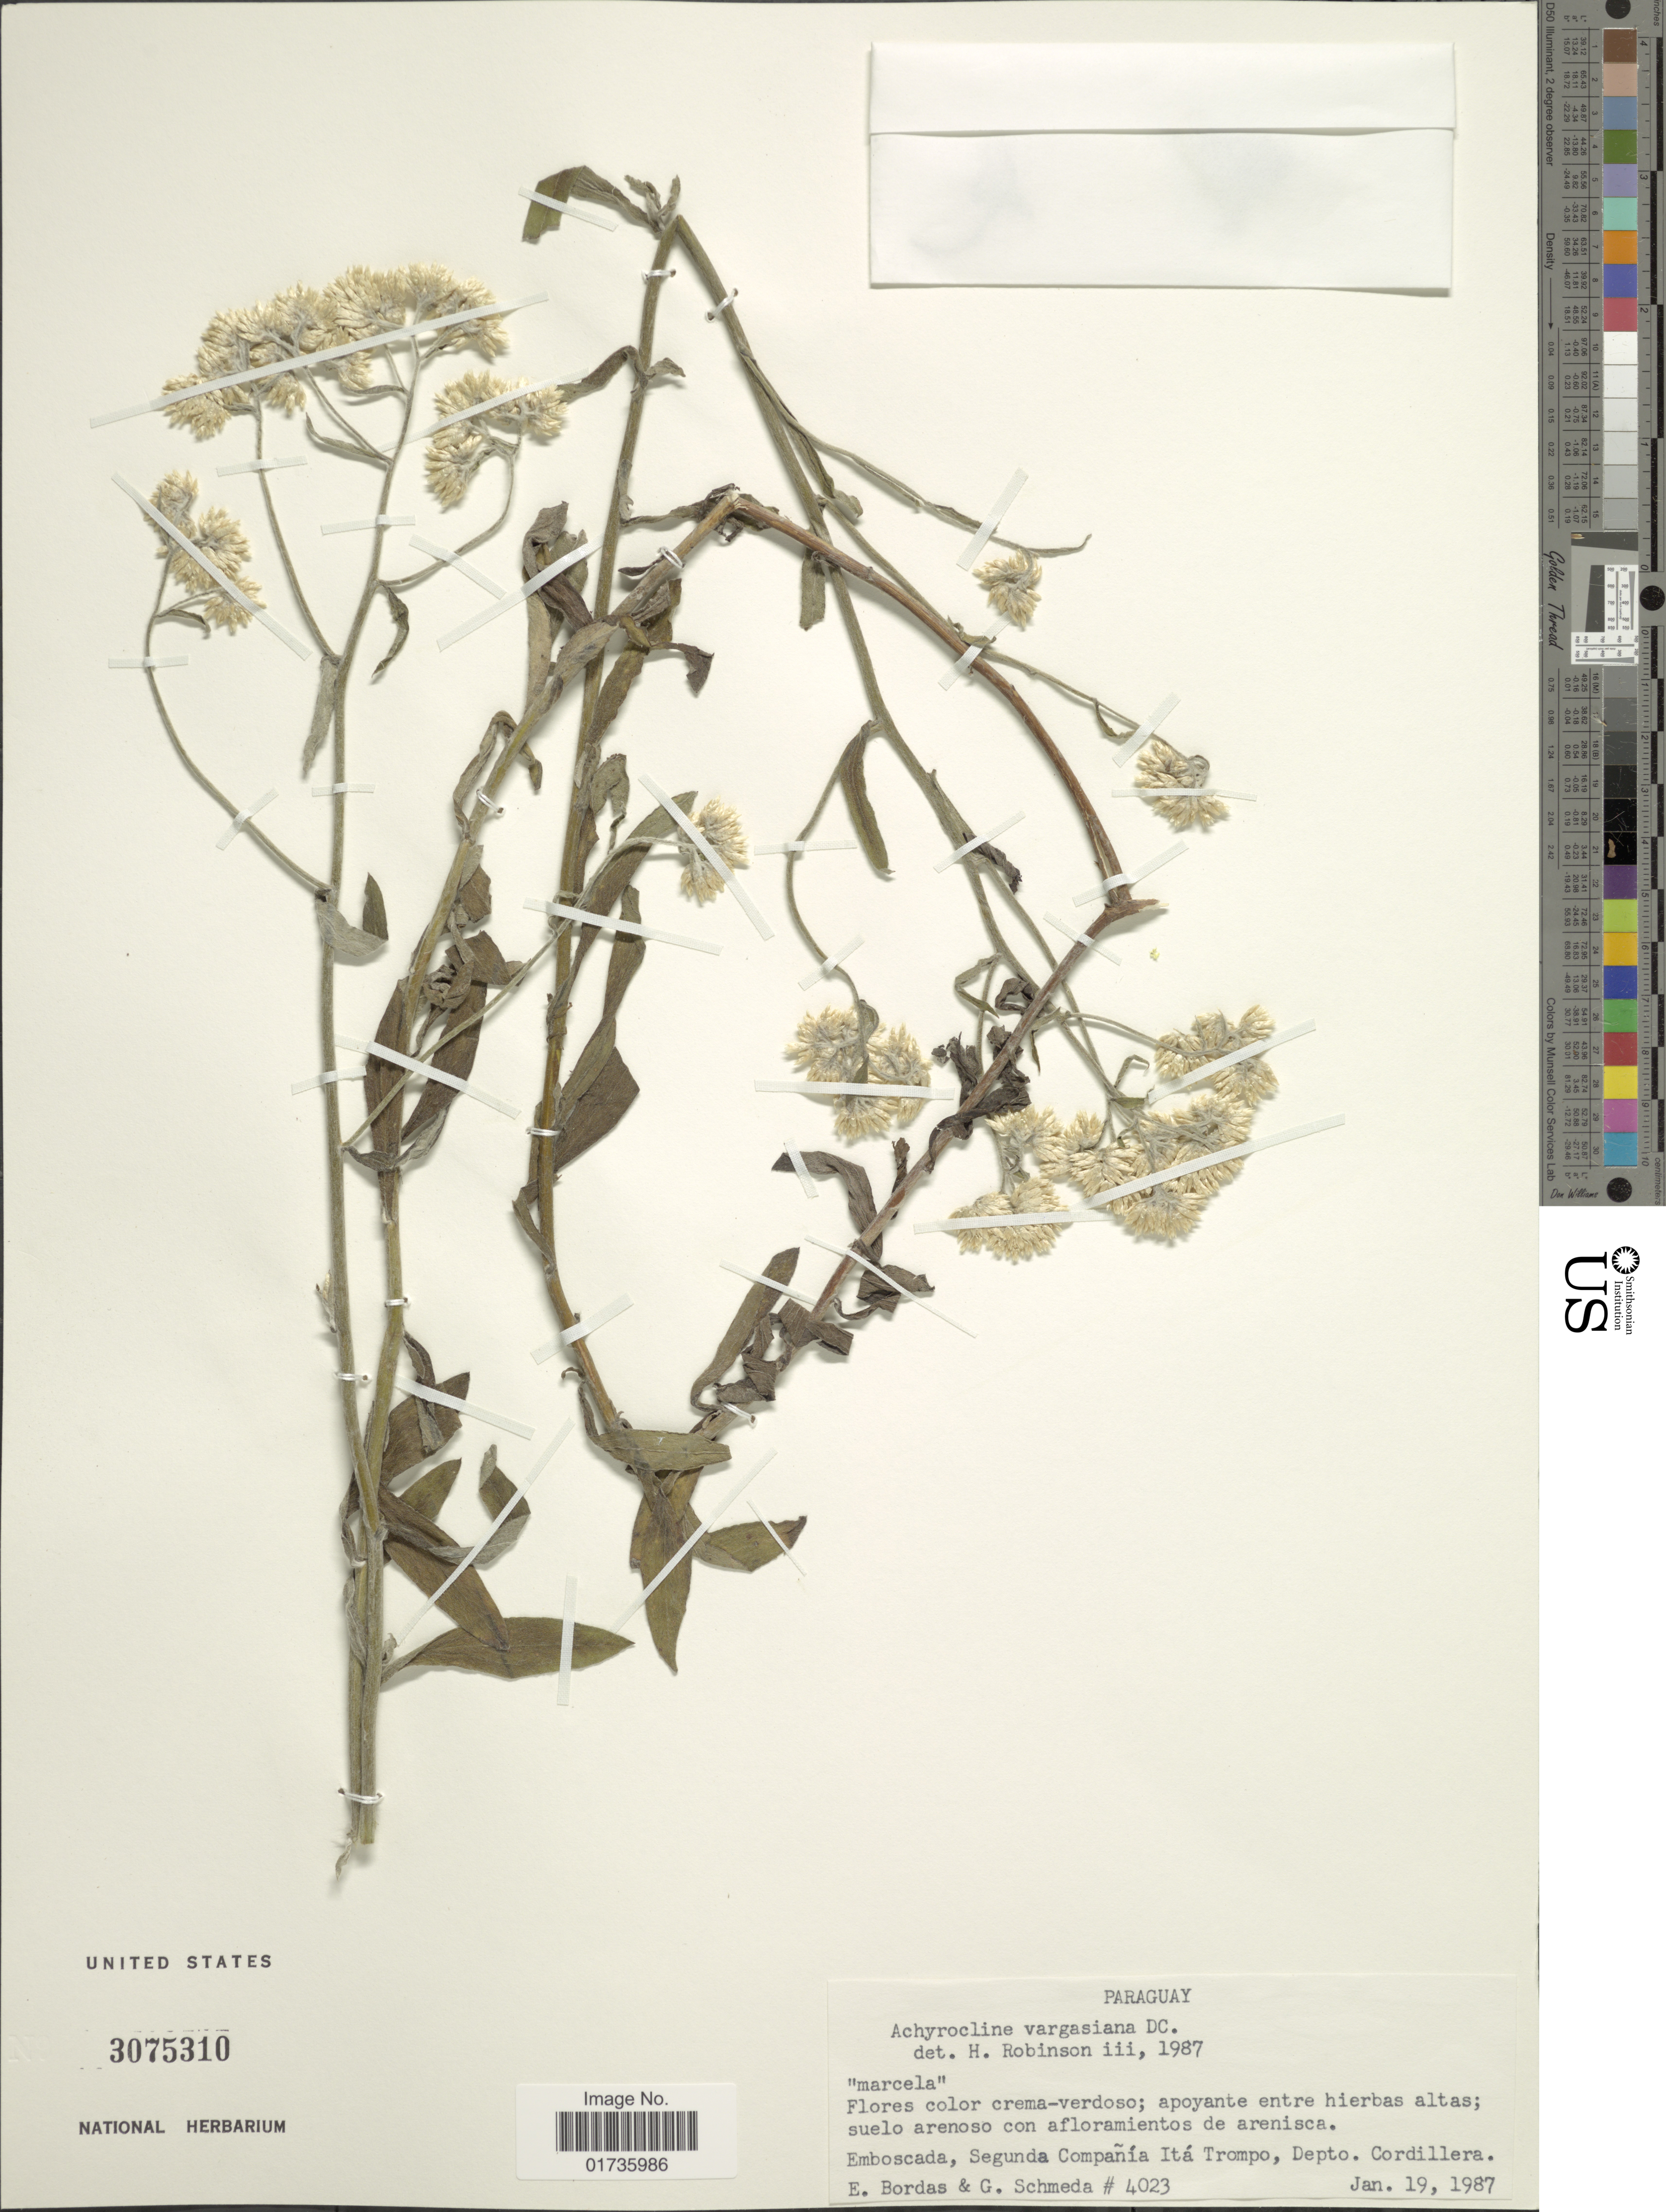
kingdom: Plantae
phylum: Tracheophyta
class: Magnoliopsida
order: Asterales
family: Asteraceae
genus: Achyrocline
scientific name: Achyrocline vargasiana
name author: DC.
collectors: E. Bordas & G. Schmeda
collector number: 4023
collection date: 1987-01-19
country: Paraguay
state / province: Cordillera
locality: Emboscada, Segunda Compañia Itá Tromp, Depto Cordillera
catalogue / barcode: US 3075310